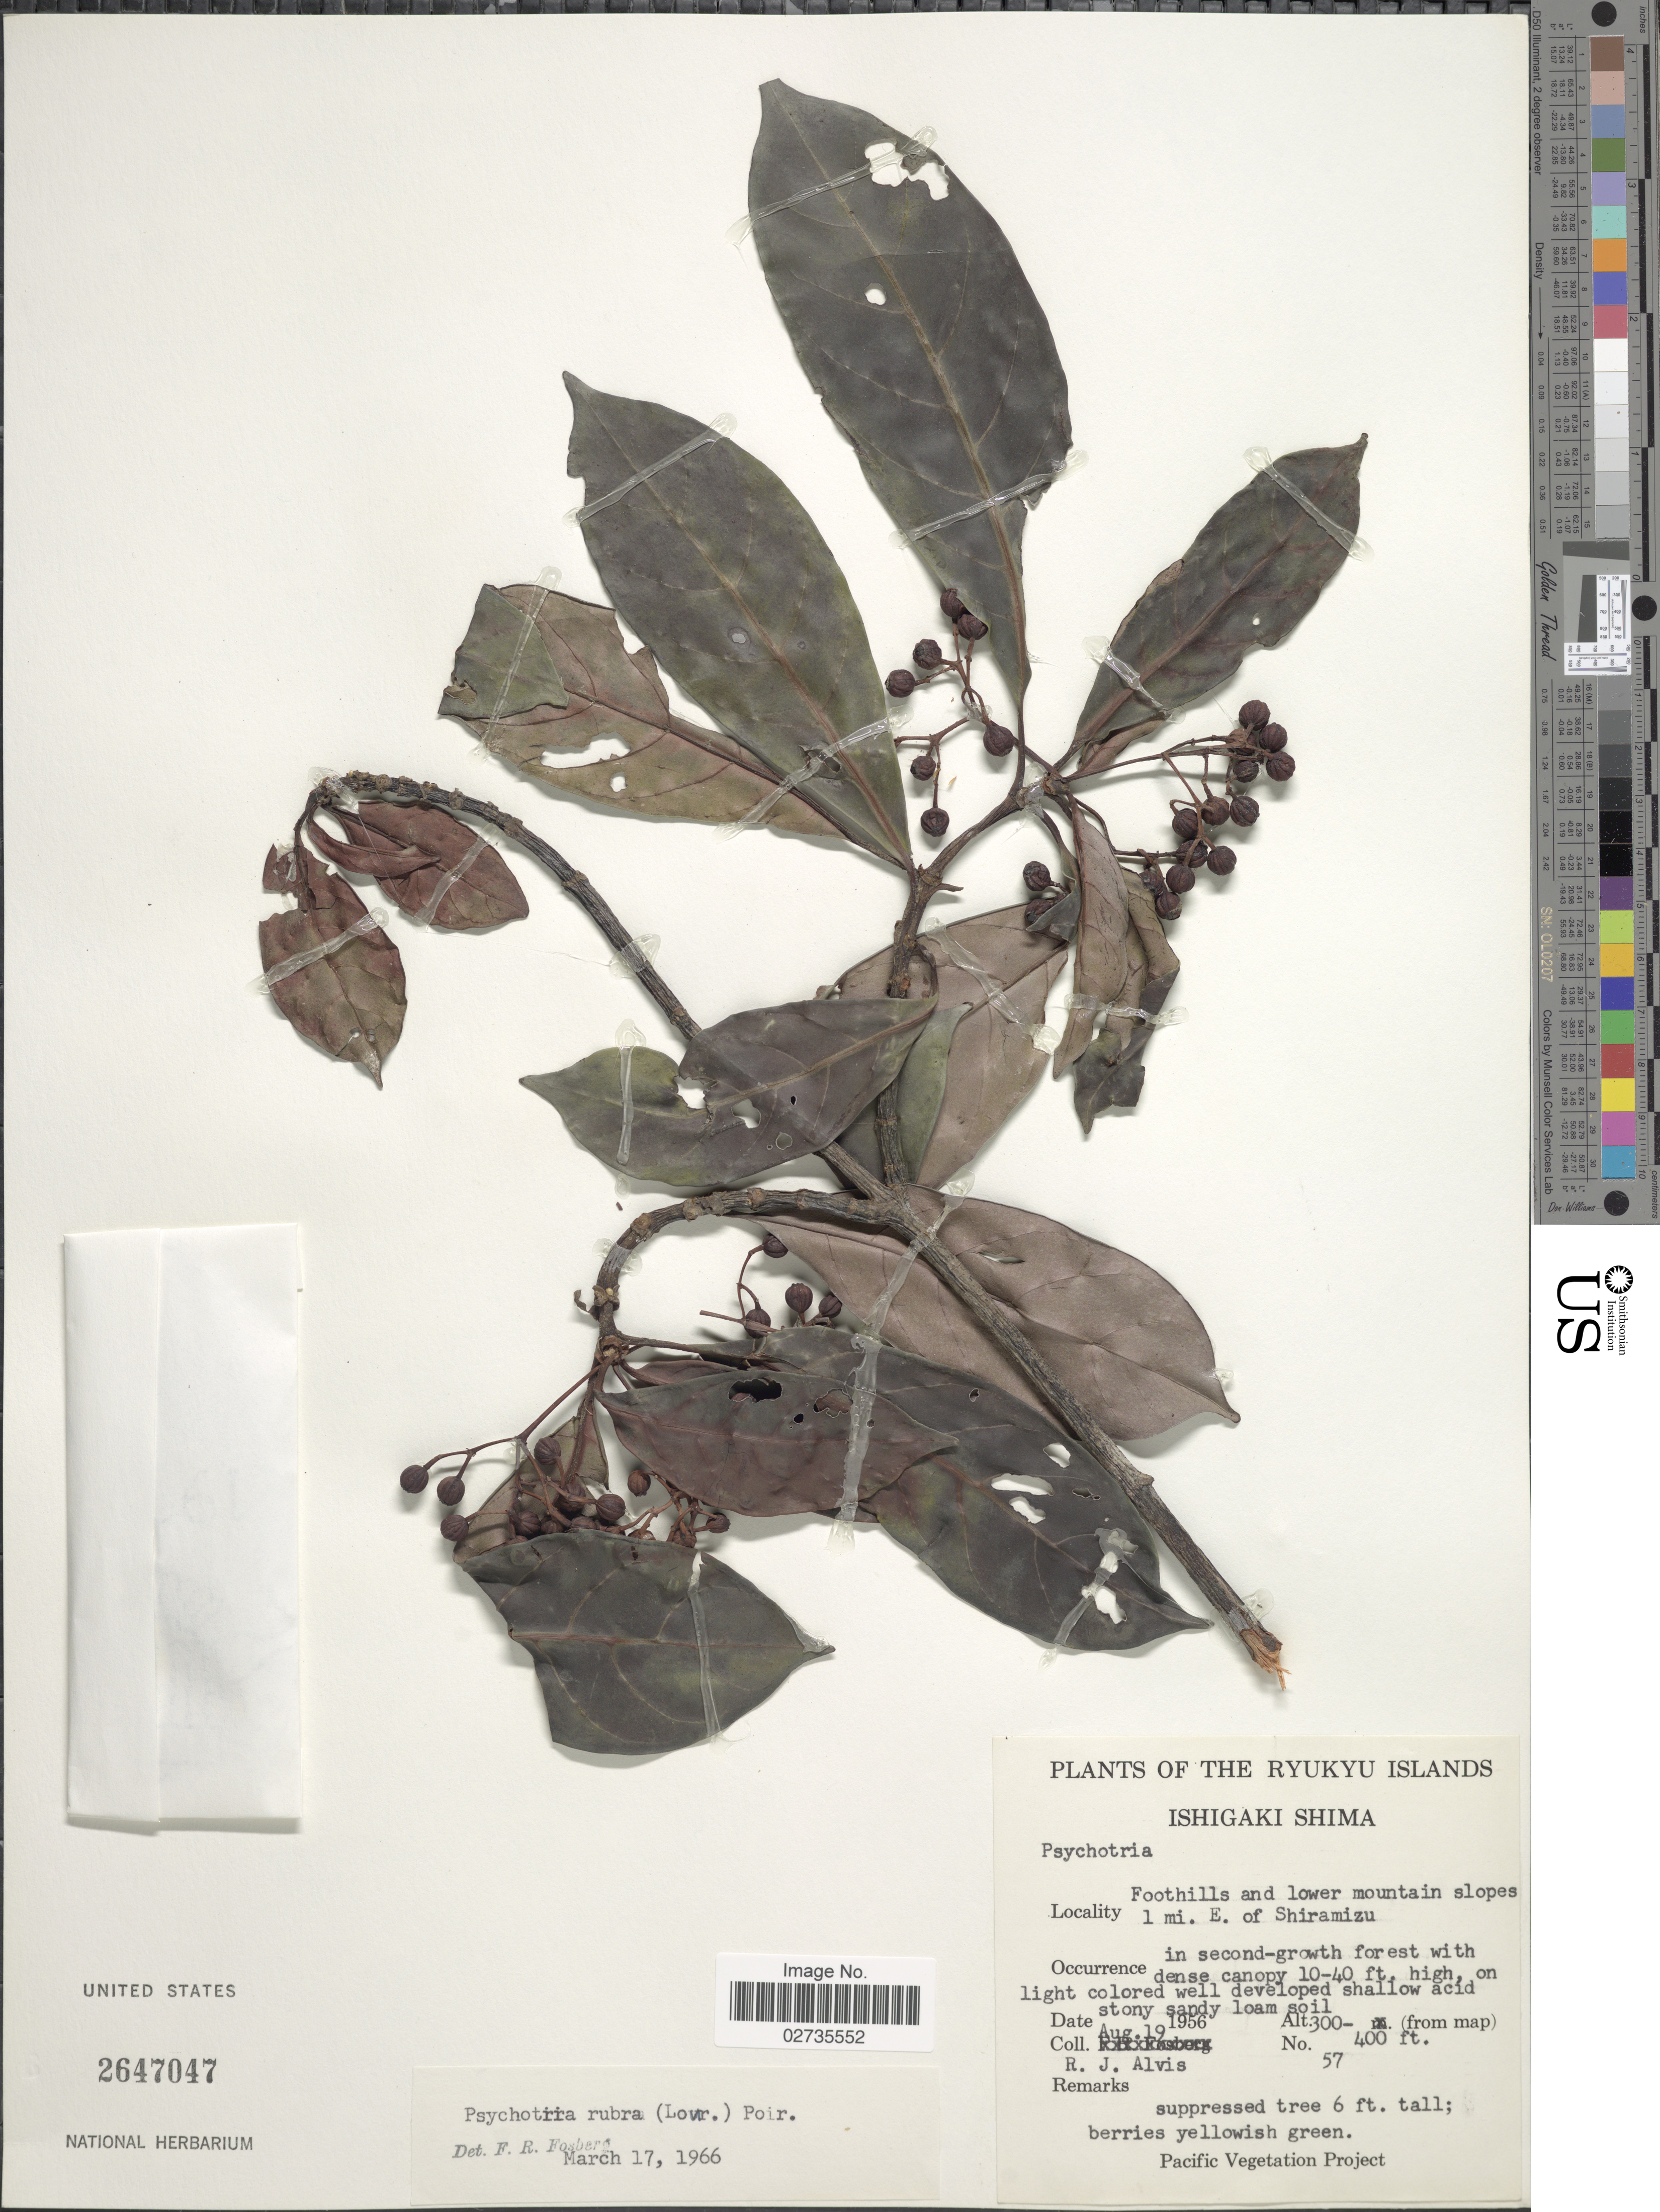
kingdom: Plantae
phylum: Tracheophyta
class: Magnoliopsida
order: Gentianales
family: Rubiaceae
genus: Psychotria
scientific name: Psychotria rubra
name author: (Lour.) Poir.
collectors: R. Alvis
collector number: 57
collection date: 1956-08-19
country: Japan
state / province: Okinawa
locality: Ryukyu Islands. Ishigaki Shima. Foothills and lower mountain slopes 1 mi. E. of Shiramizu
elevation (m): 91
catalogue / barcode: US 2647047